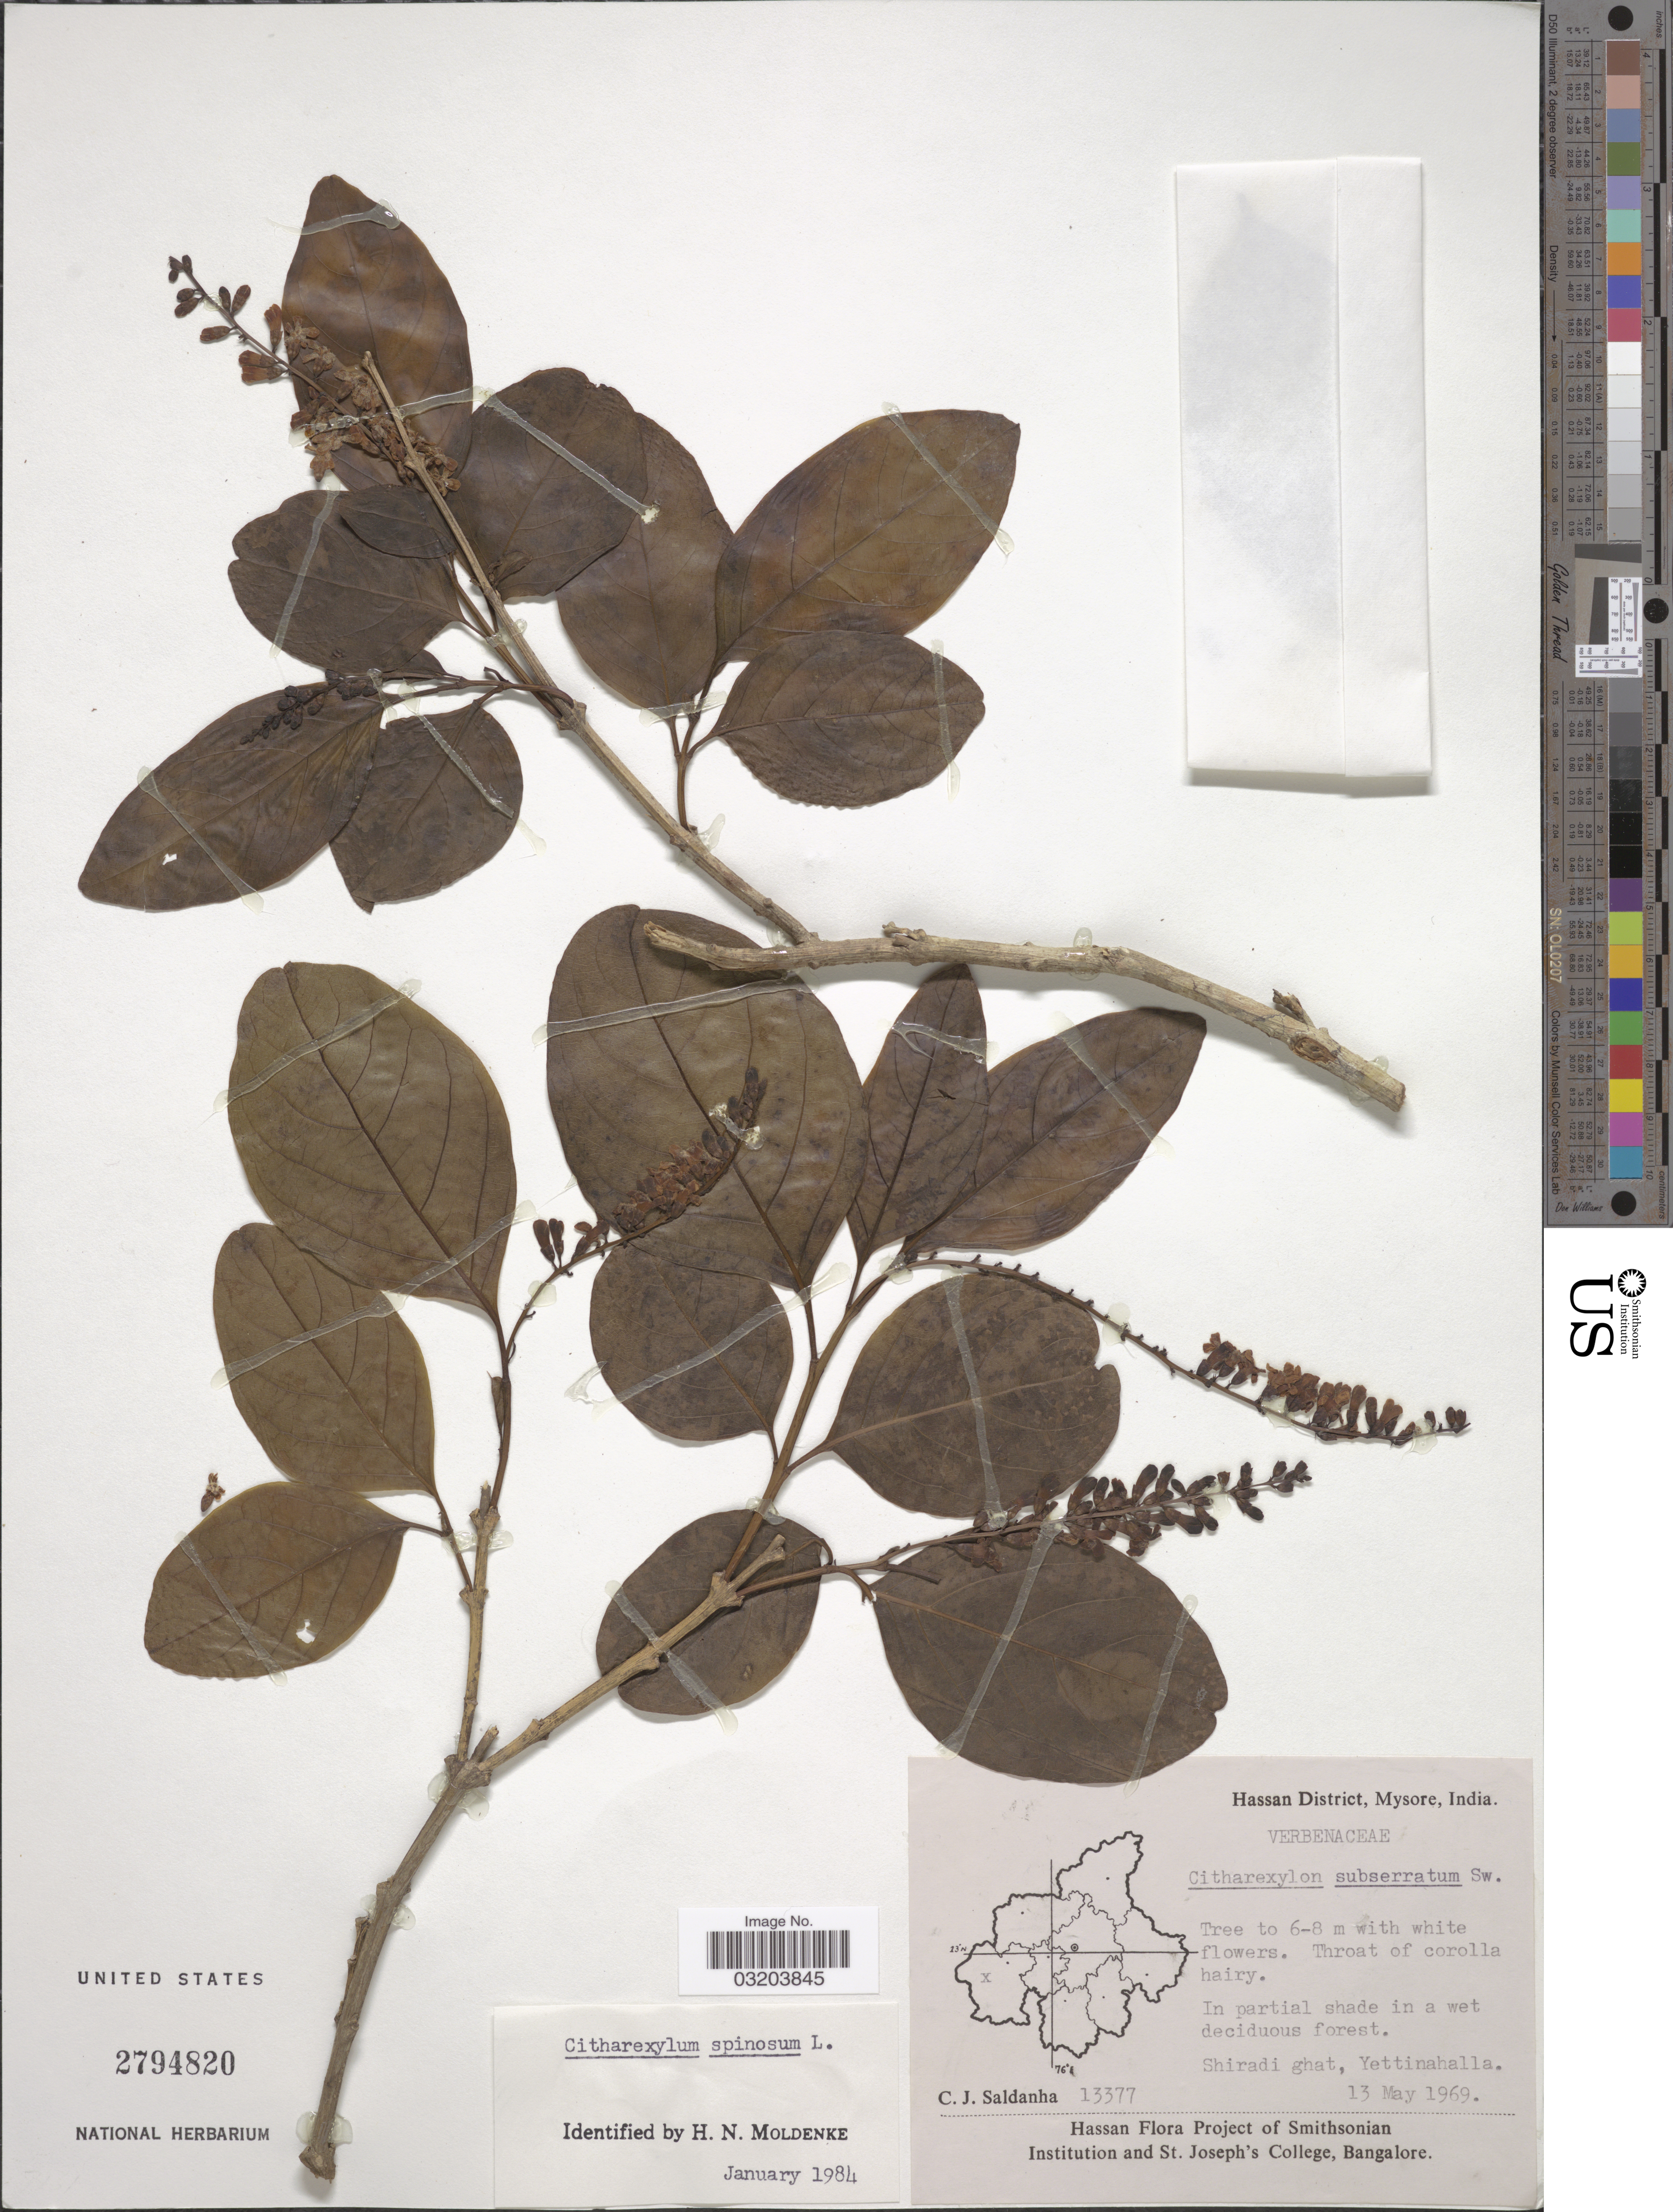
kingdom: Plantae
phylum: Tracheophyta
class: Magnoliopsida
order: Lamiales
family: Verbenaceae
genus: Citharexylum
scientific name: Citharexylum spinosum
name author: L.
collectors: C. J. Saldanha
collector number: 13377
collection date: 1969-05-13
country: India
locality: Hassan District, Mysore. Shiradi ghat, Yettinahalla.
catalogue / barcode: US 2794820